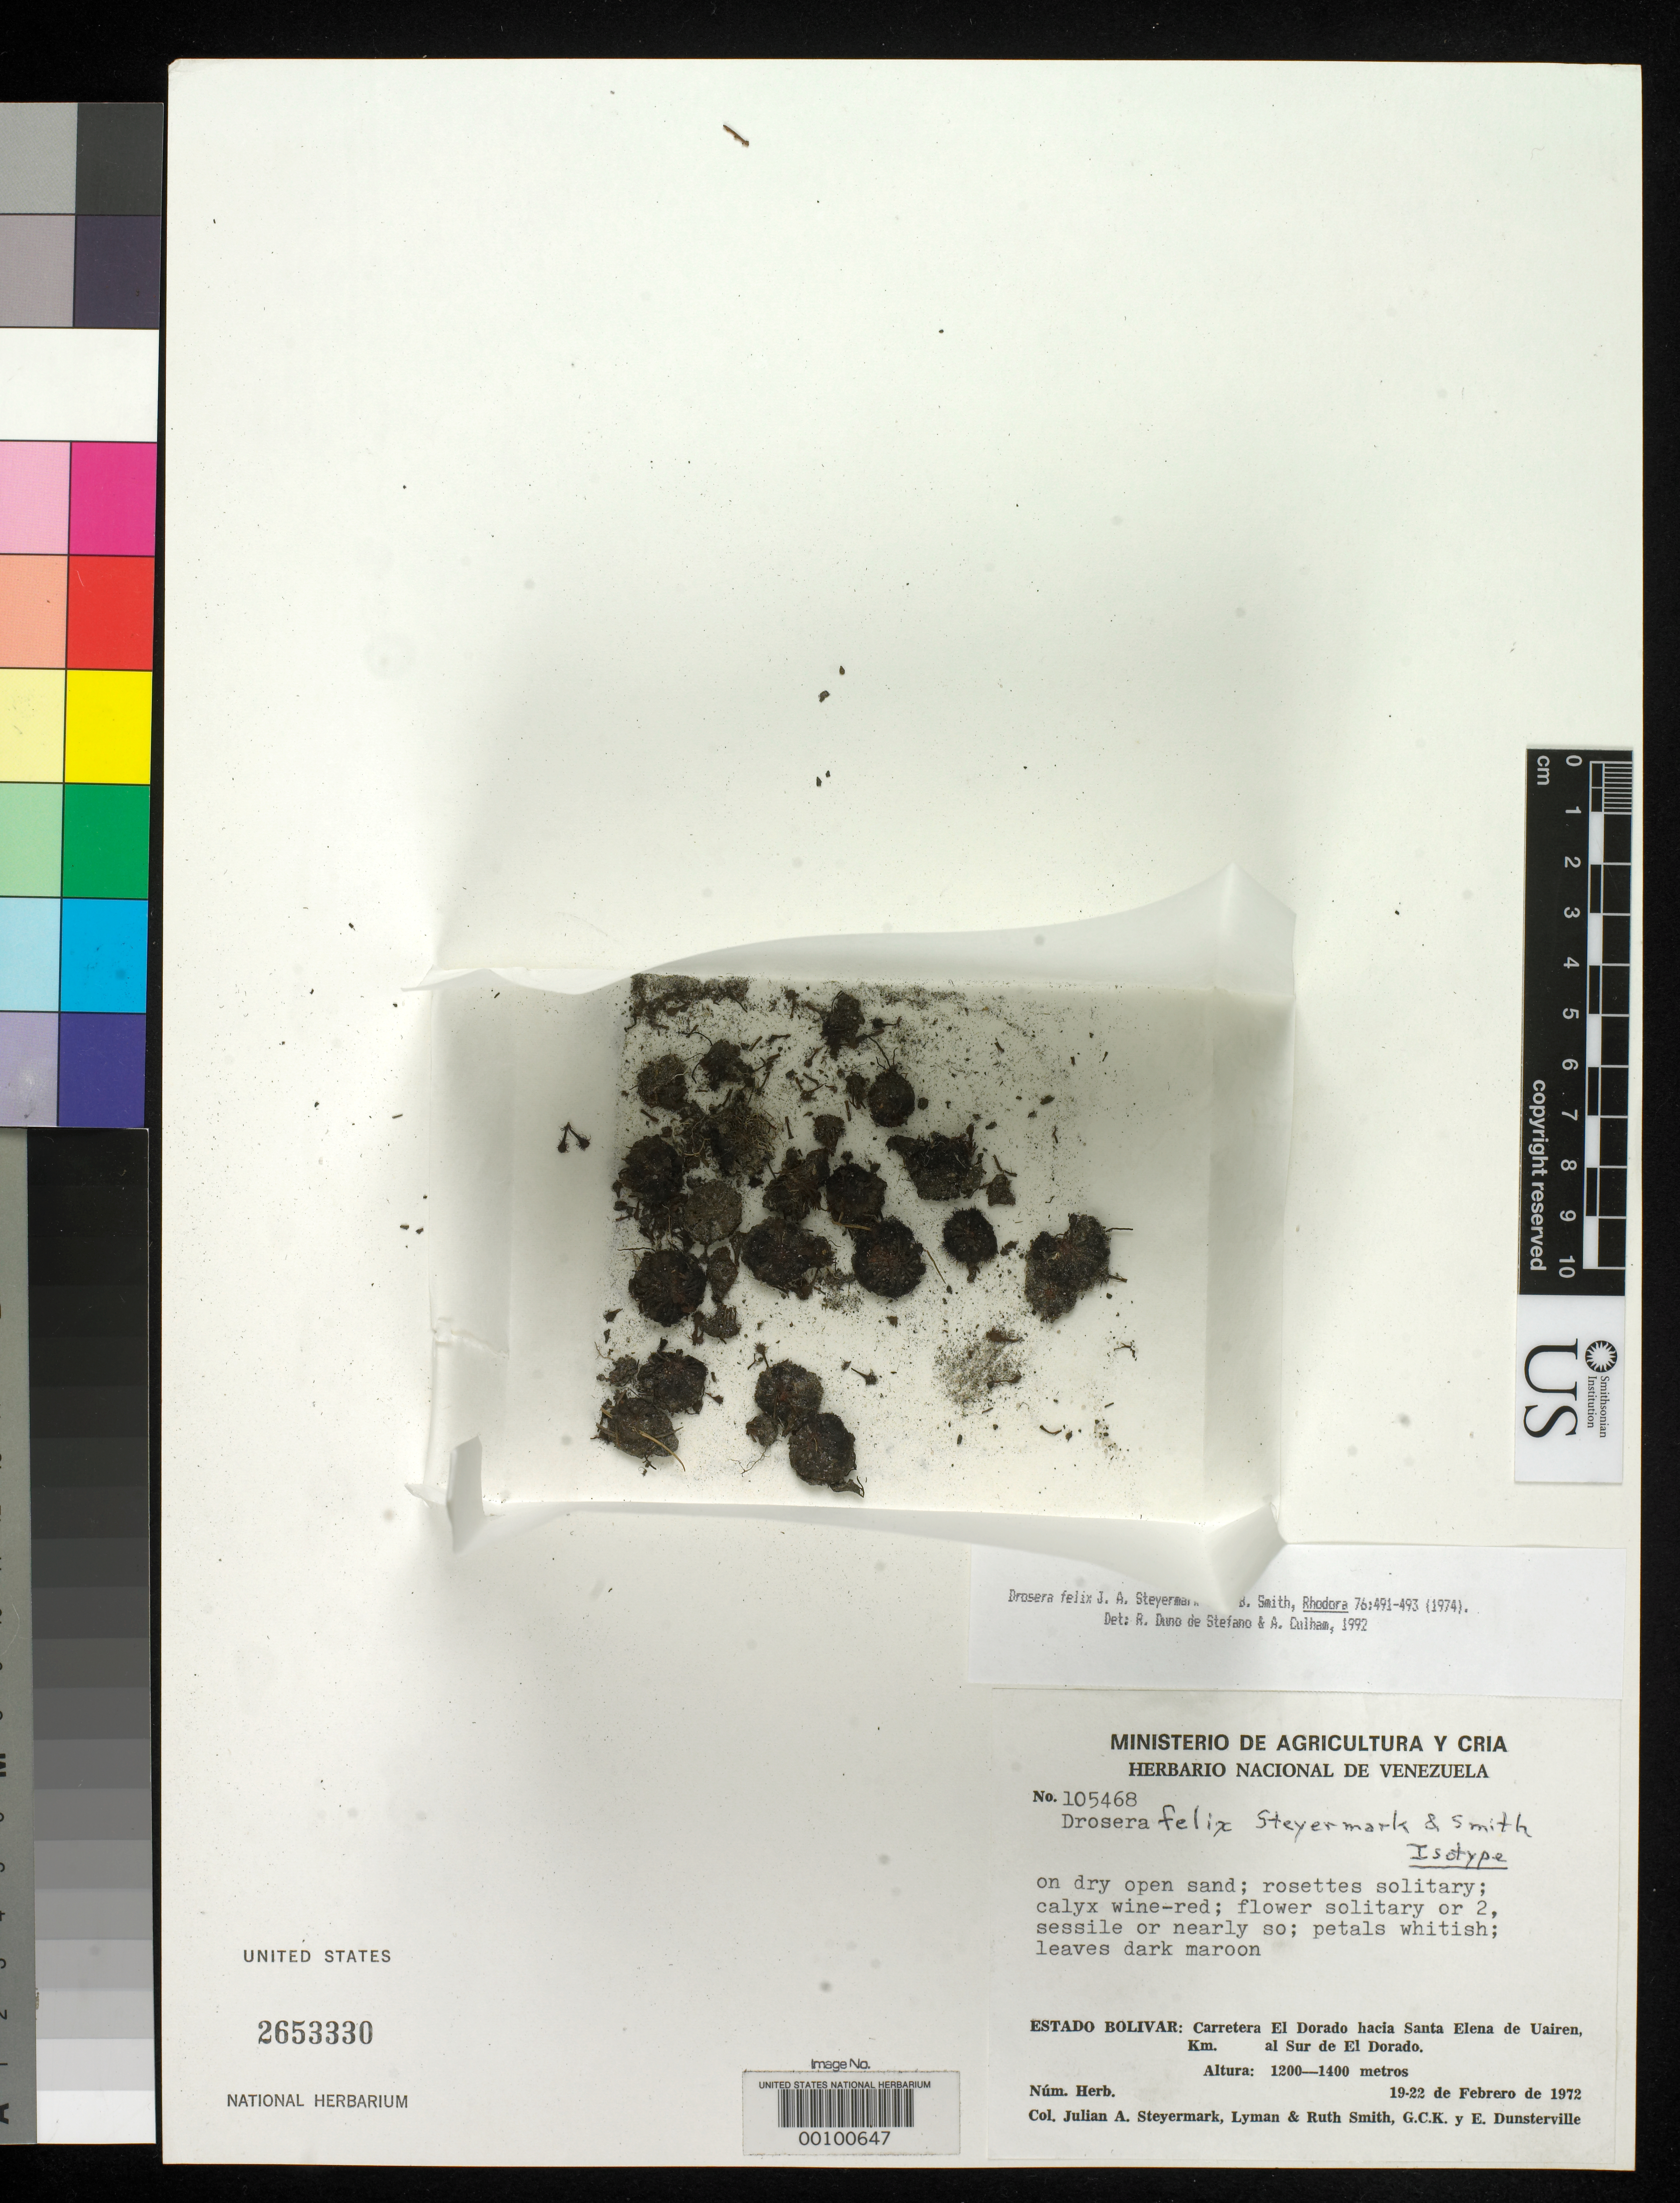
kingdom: Plantae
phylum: Tracheophyta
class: Magnoliopsida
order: Caryophyllales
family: Droseraceae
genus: Drosera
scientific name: Drosera felix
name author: Steyerm. & L.B. Sm.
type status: Isotype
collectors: J. Steyermark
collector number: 105468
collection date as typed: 19 Feb 1972 to 22 Feb 1972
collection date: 1972-02-19/1972-02-22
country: Venezuela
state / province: Bolivar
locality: Carretera El Dorado Hacia Santa Elena de Uairen, Sur E El Dorado.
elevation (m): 1200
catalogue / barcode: US 2653330